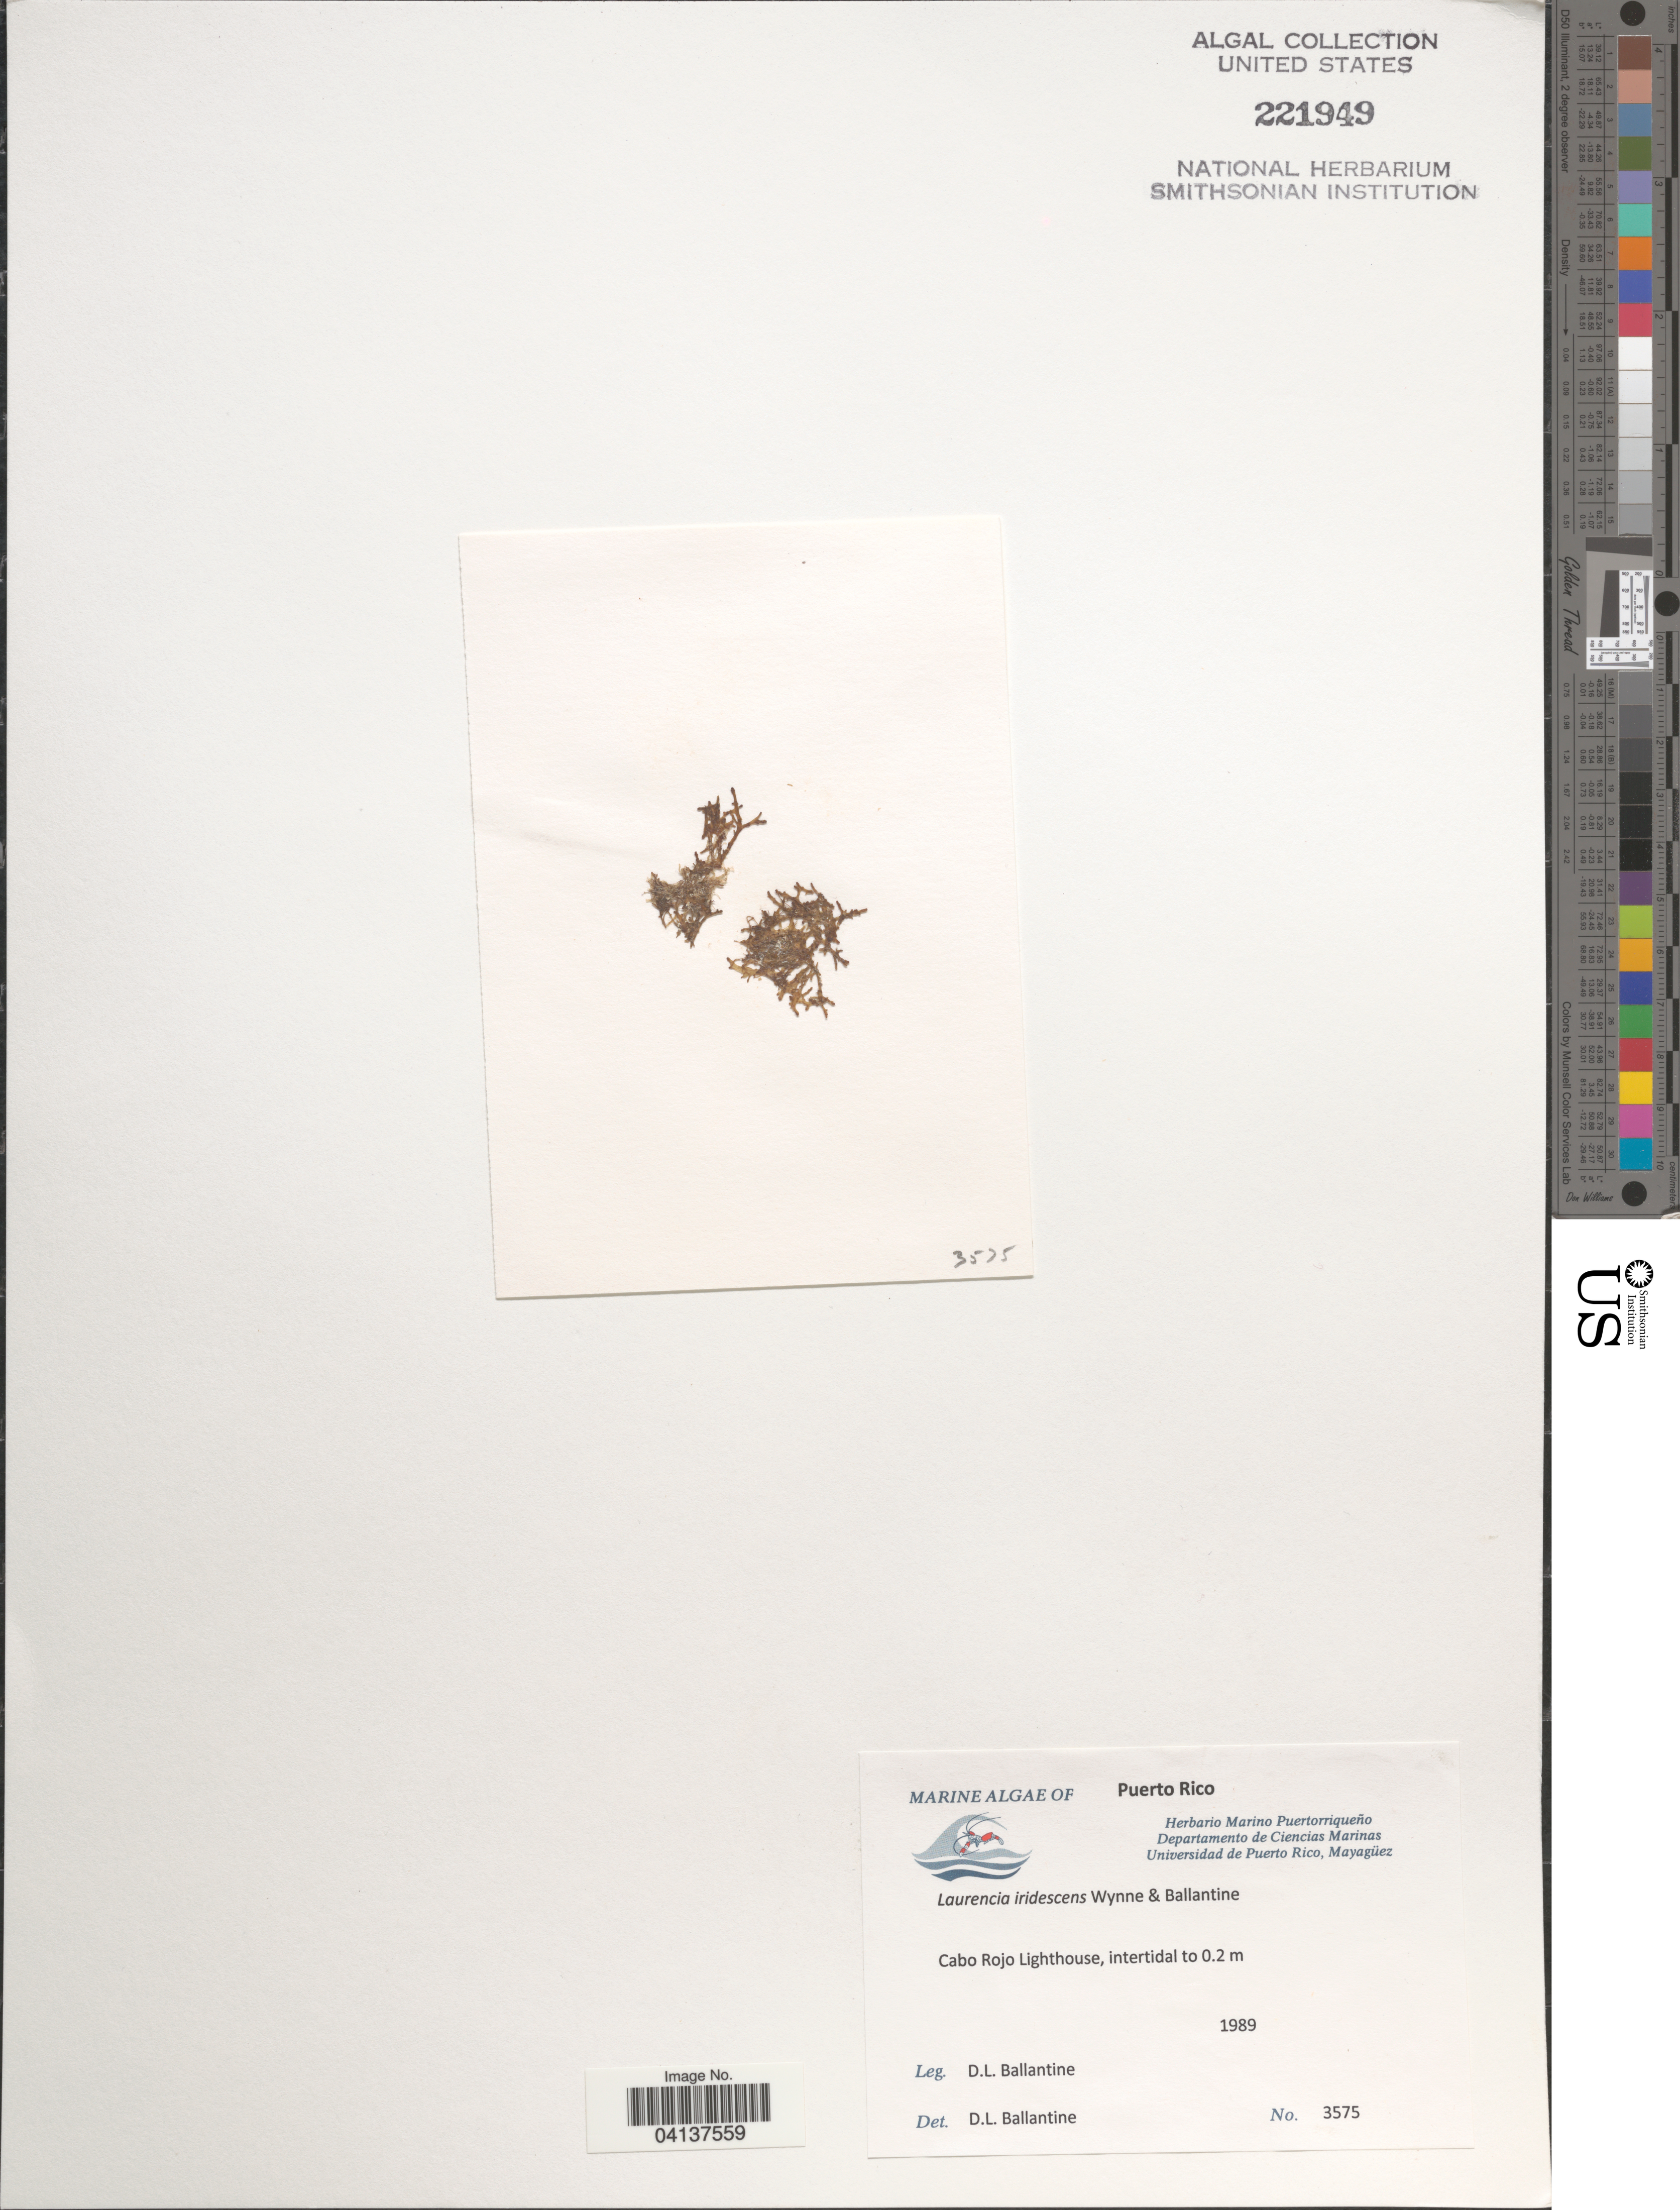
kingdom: Plantae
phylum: Rhodophyta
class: Florideophyceae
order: Ceramiales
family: Rhodomelaceae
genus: Yuzurua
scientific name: Yuzurua iridescens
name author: (M.J. Wynne & D.L.Ballantine) Sentíes & M.J. Wynne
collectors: D.L. Ballantine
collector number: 3575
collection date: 1989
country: Puerto Rico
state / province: Çabo Rojo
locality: Cabo Rojo Lighthouse.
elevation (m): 0.2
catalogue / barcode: US 221949